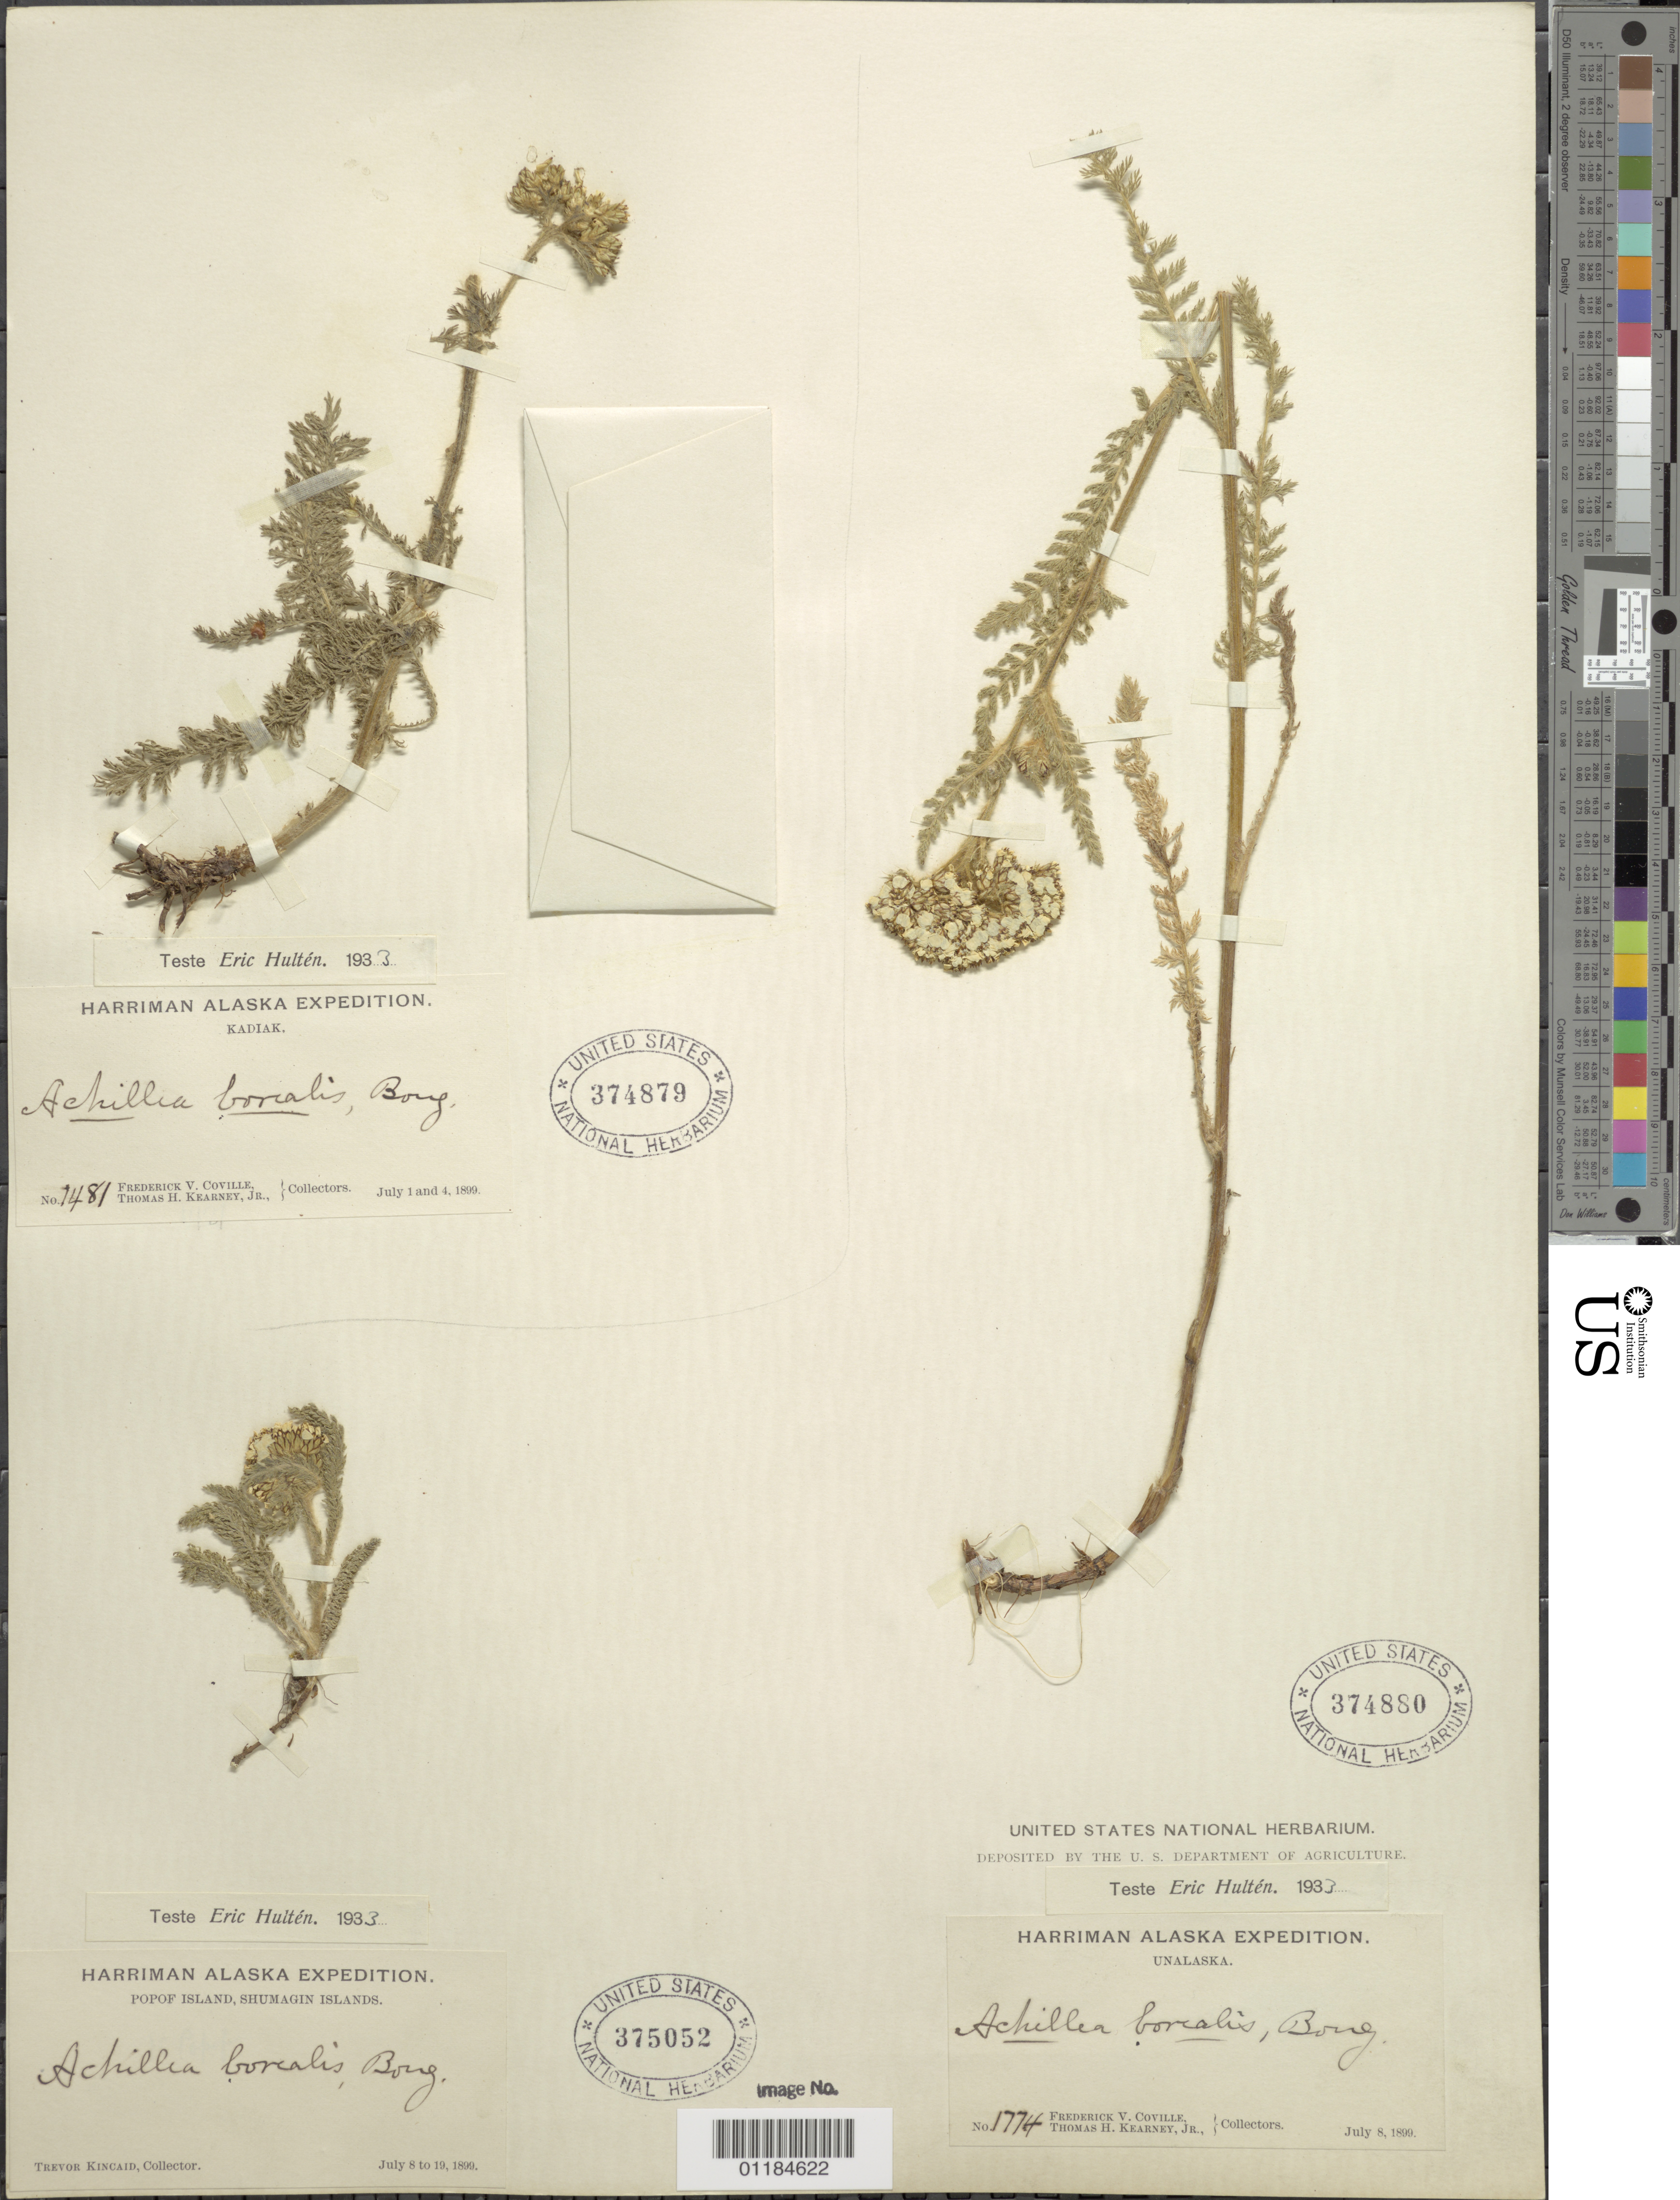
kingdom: Plantae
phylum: Tracheophyta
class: Magnoliopsida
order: Asterales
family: Asteraceae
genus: Achillea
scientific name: Achillea borealis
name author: Bong.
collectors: F. V. Coville & T. H. Kearney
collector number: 1774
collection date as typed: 08 Jul 1899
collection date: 1899-07-08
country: United States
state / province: Alaska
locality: Unalaska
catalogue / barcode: US 374880-2